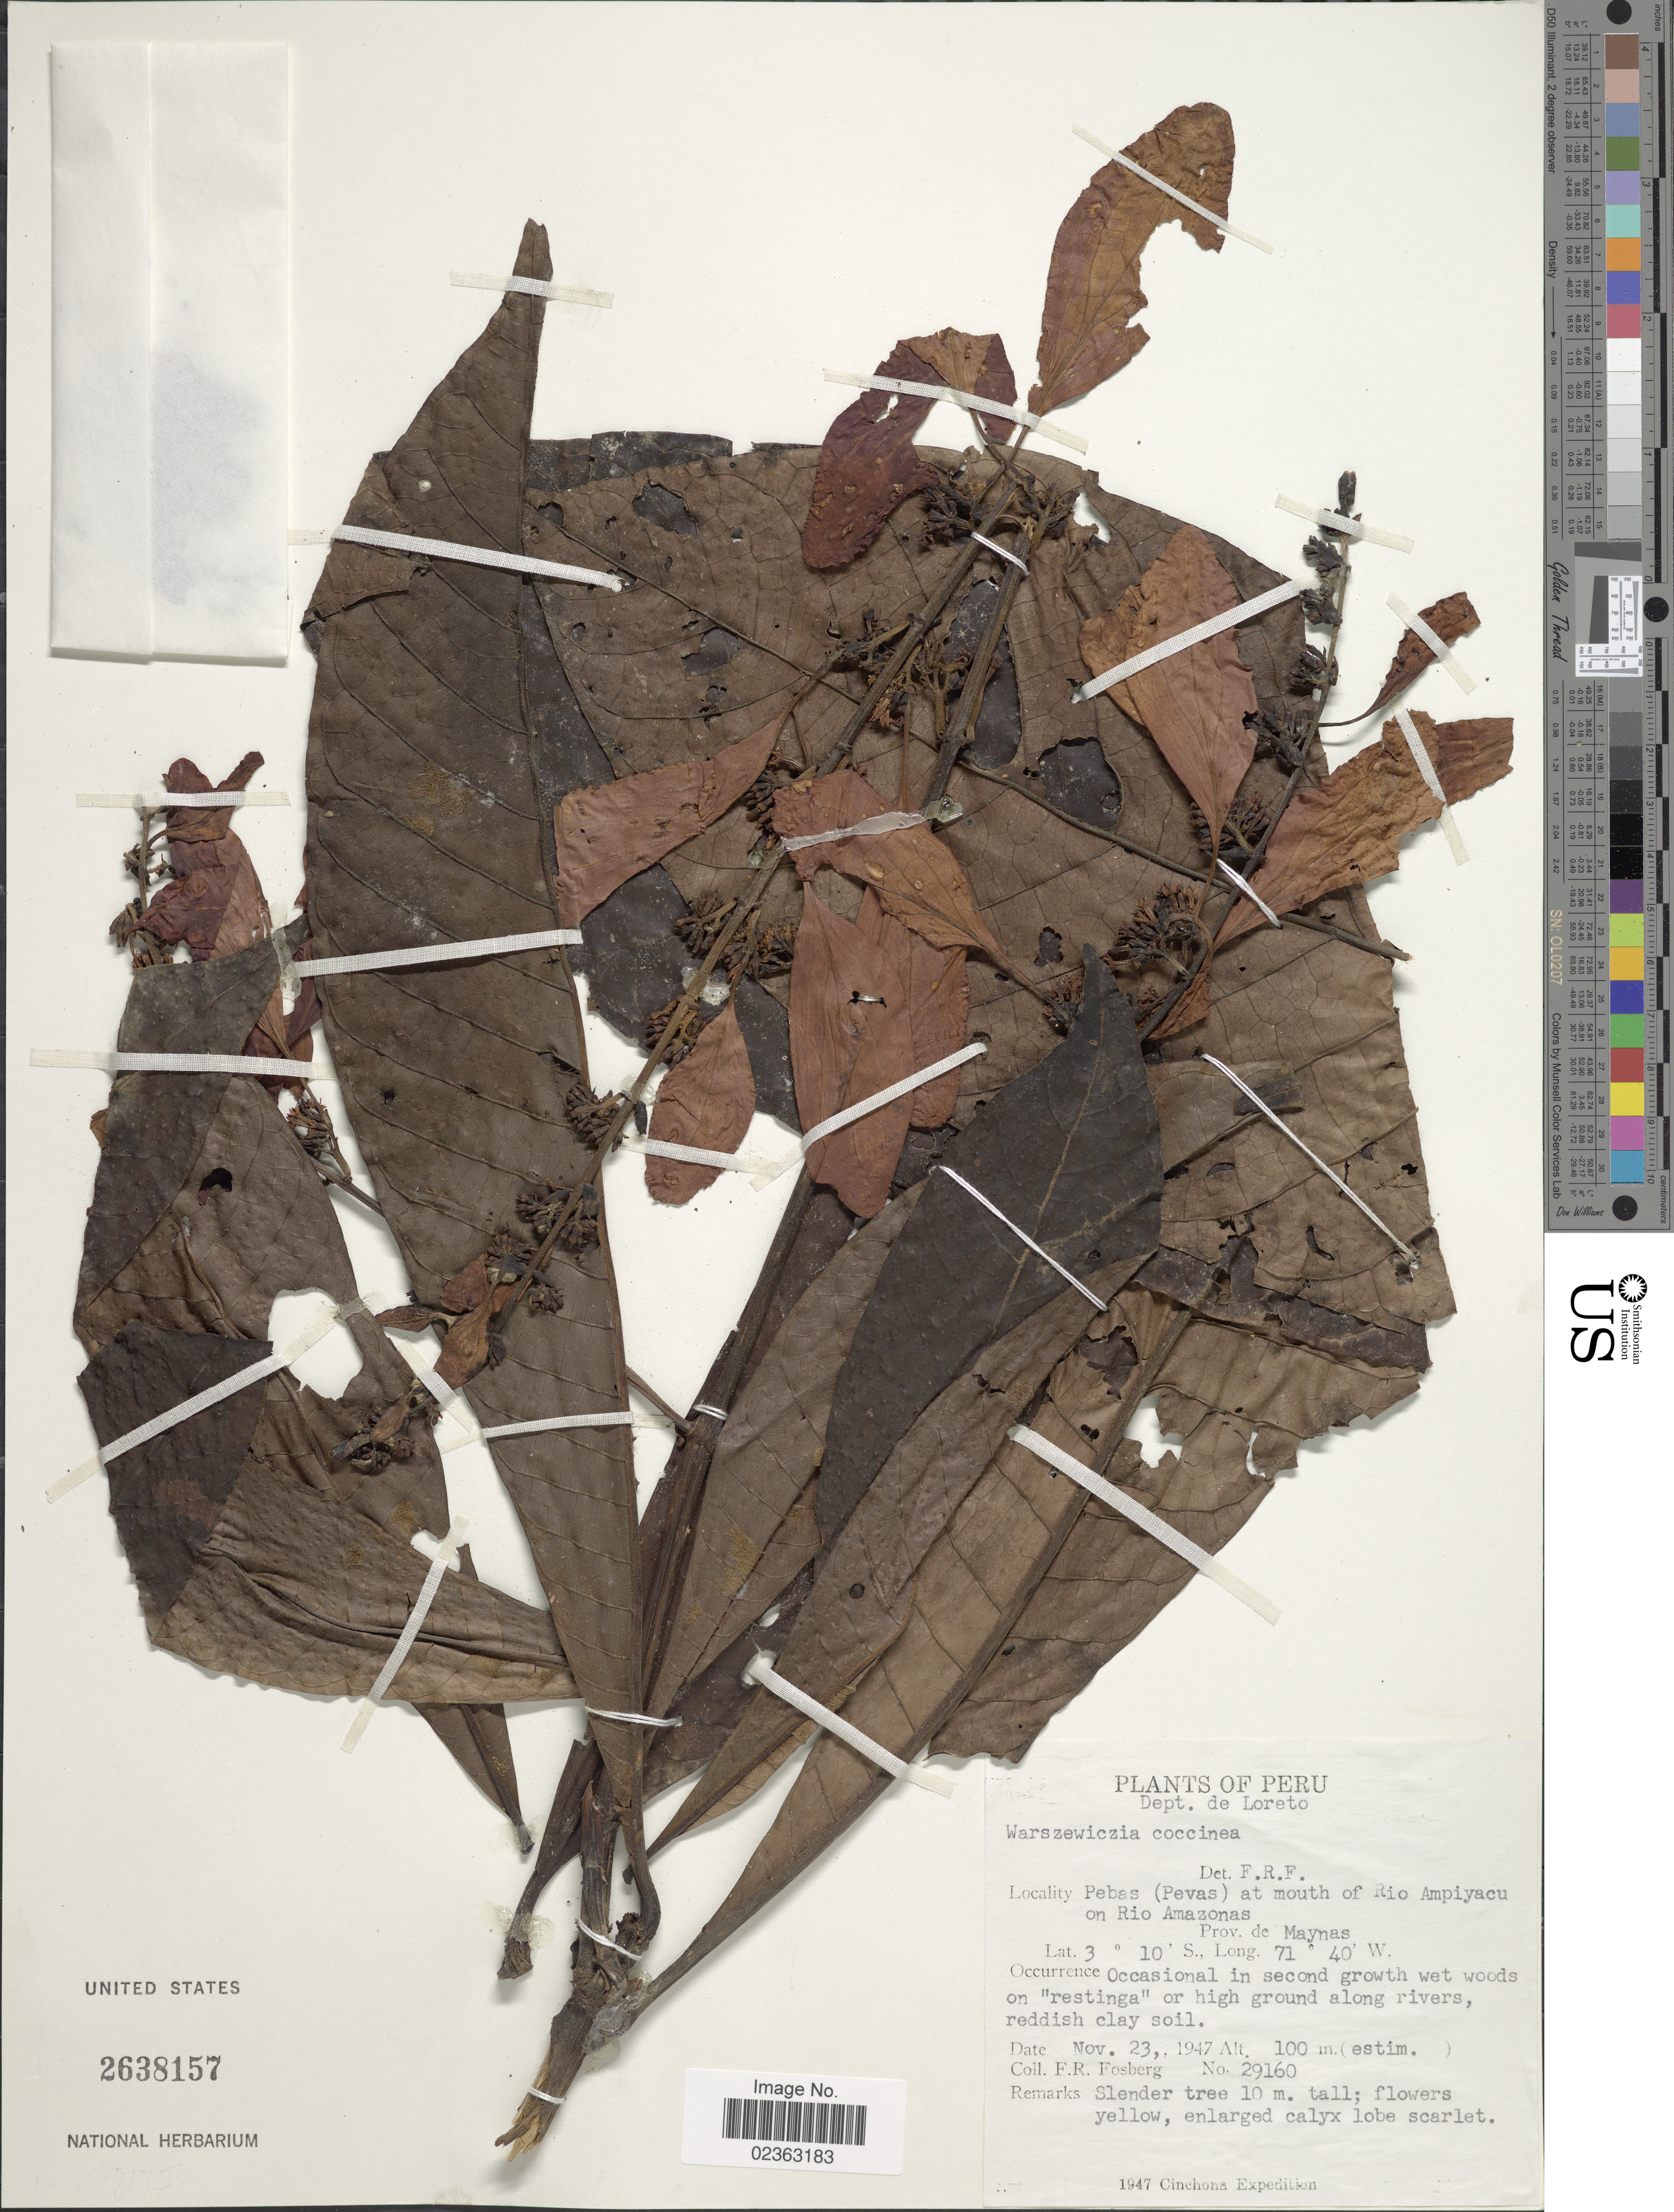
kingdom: Plantae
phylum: Tracheophyta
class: Magnoliopsida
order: Gentianales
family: Rubiaceae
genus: Warszewiczia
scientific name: Warszewiczia coccinea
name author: (Vahl) Klotzsch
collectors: F. R. Fosberg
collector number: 29160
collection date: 1947-11-23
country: Peru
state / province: Loreto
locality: Pebas (Pevas) at mouth of Rio Ampiyacu on Rio Amazonas, Prov. de Maynas, occasional in second growth wet woods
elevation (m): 100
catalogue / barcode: US 2638157